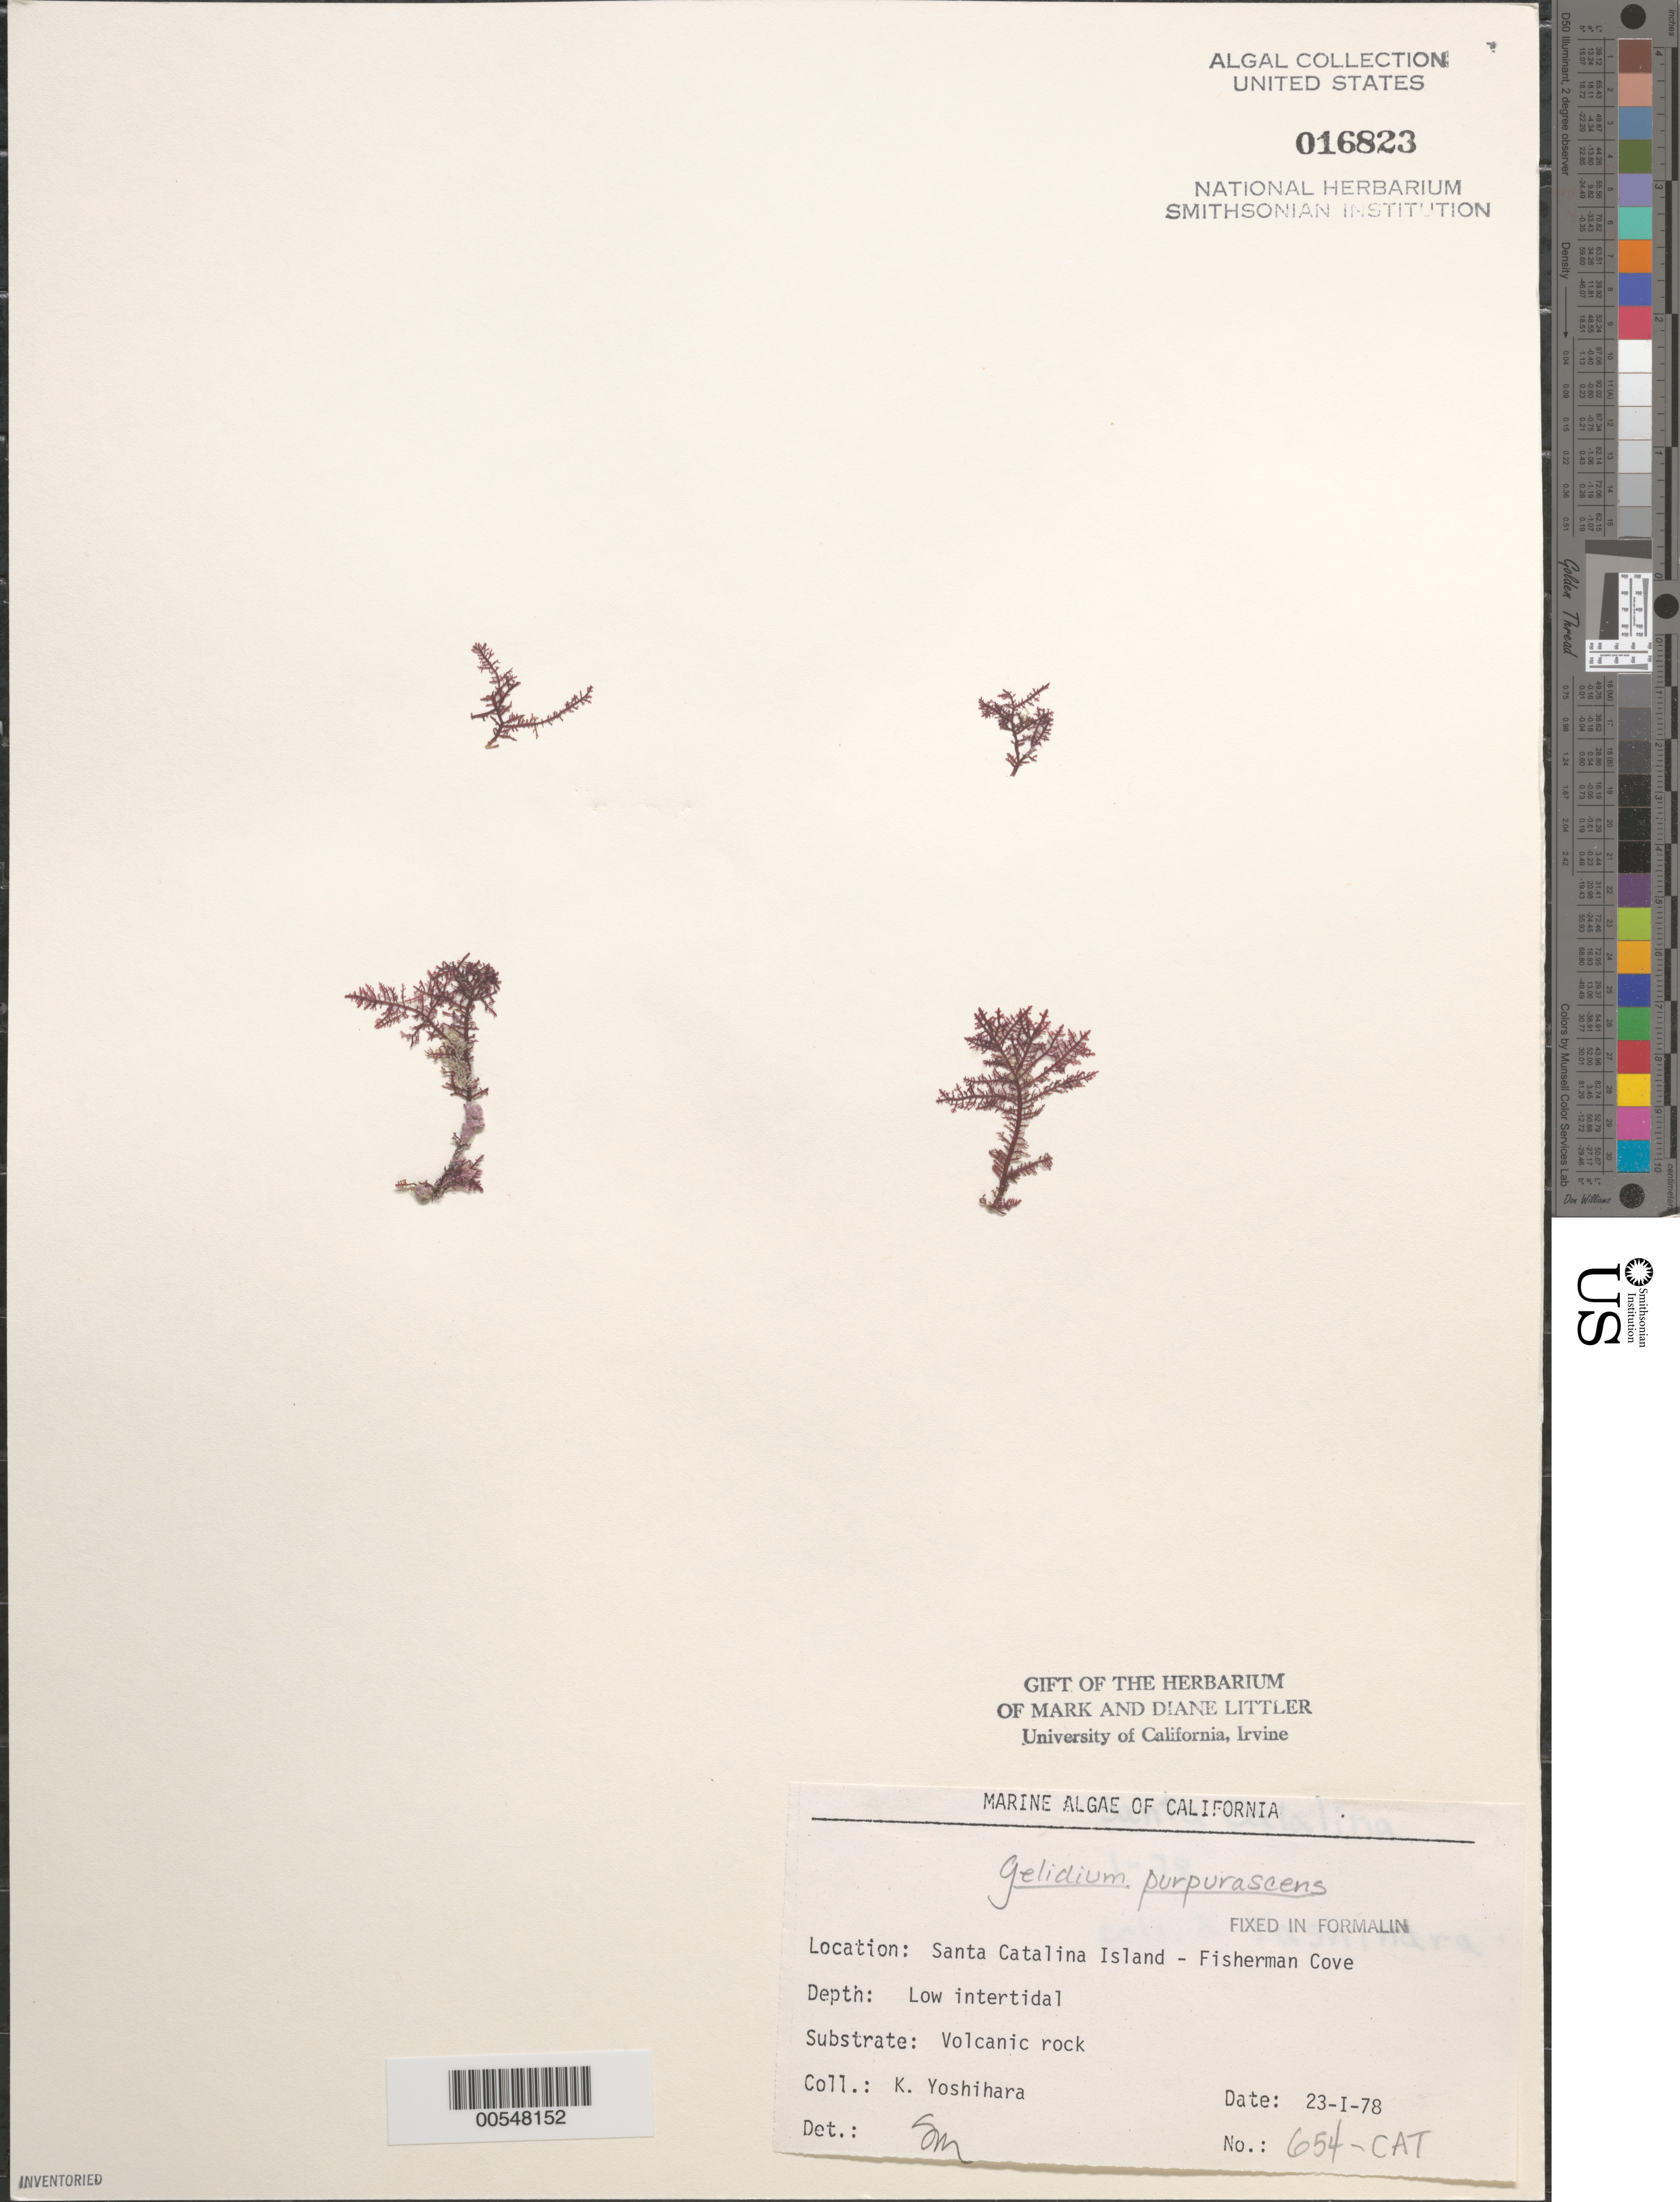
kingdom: Plantae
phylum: Rhodophyta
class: Florideophyceae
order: Gelidiales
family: Gelidiaceae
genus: Gelidium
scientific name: Gelidium purpurascens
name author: N.L. Gardner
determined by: Murray, S. N.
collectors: K. Yoshihara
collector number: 654-cat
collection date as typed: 23 Jan 1978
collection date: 1978-01-23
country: United States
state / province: California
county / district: Los Angeles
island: Santa Catalina Island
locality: Fishermen Cove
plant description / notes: BLM-SOCALBIGHT Rocky Intertidal Survey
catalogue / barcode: US 16823